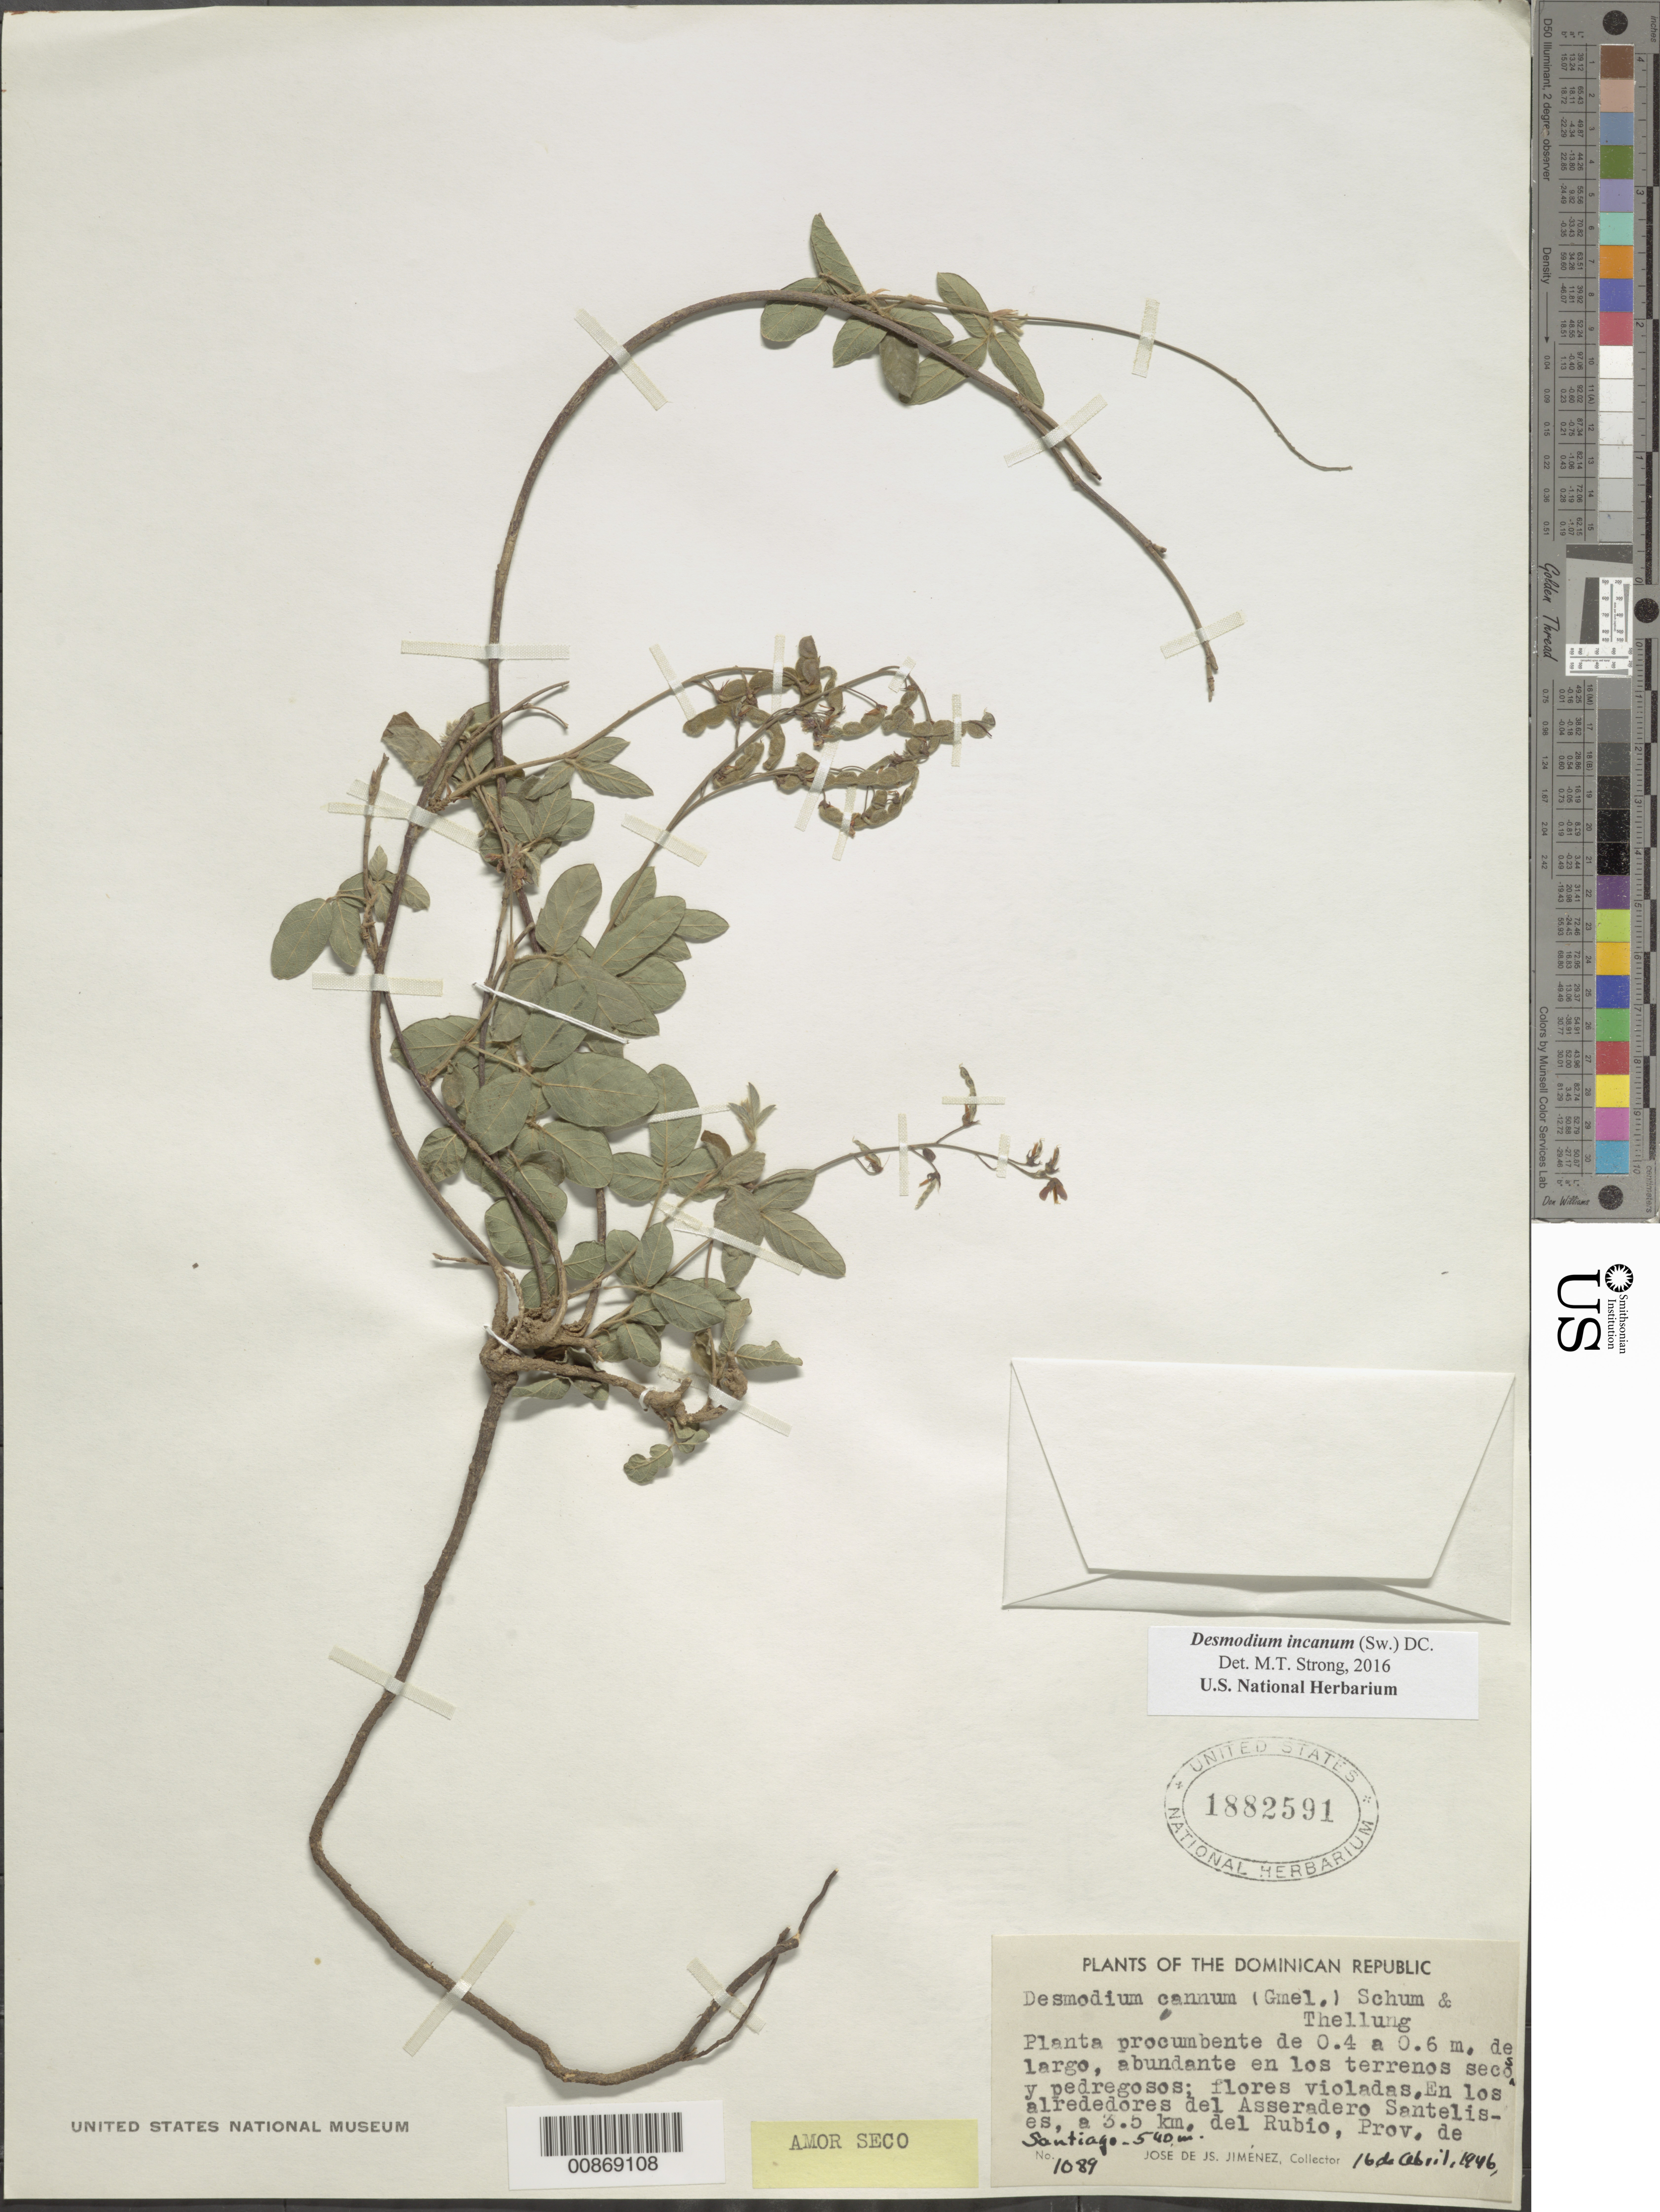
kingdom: Plantae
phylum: Tracheophyta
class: Magnoliopsida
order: Fabales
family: Fabaceae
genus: Desmodium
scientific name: Desmodium incanum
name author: (Sw.) DC.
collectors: J. J. Jiménez Almonte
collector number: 1089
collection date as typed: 16 Apr 1946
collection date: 1946-04-16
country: Dominican Republic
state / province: Santiago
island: Hispaniola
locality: En los alrededores del Aserradero Santelises, a 3.5 km. del Rubio.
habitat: Abundante en los terrenos secos y pedregosos.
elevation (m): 540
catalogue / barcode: US 1882591